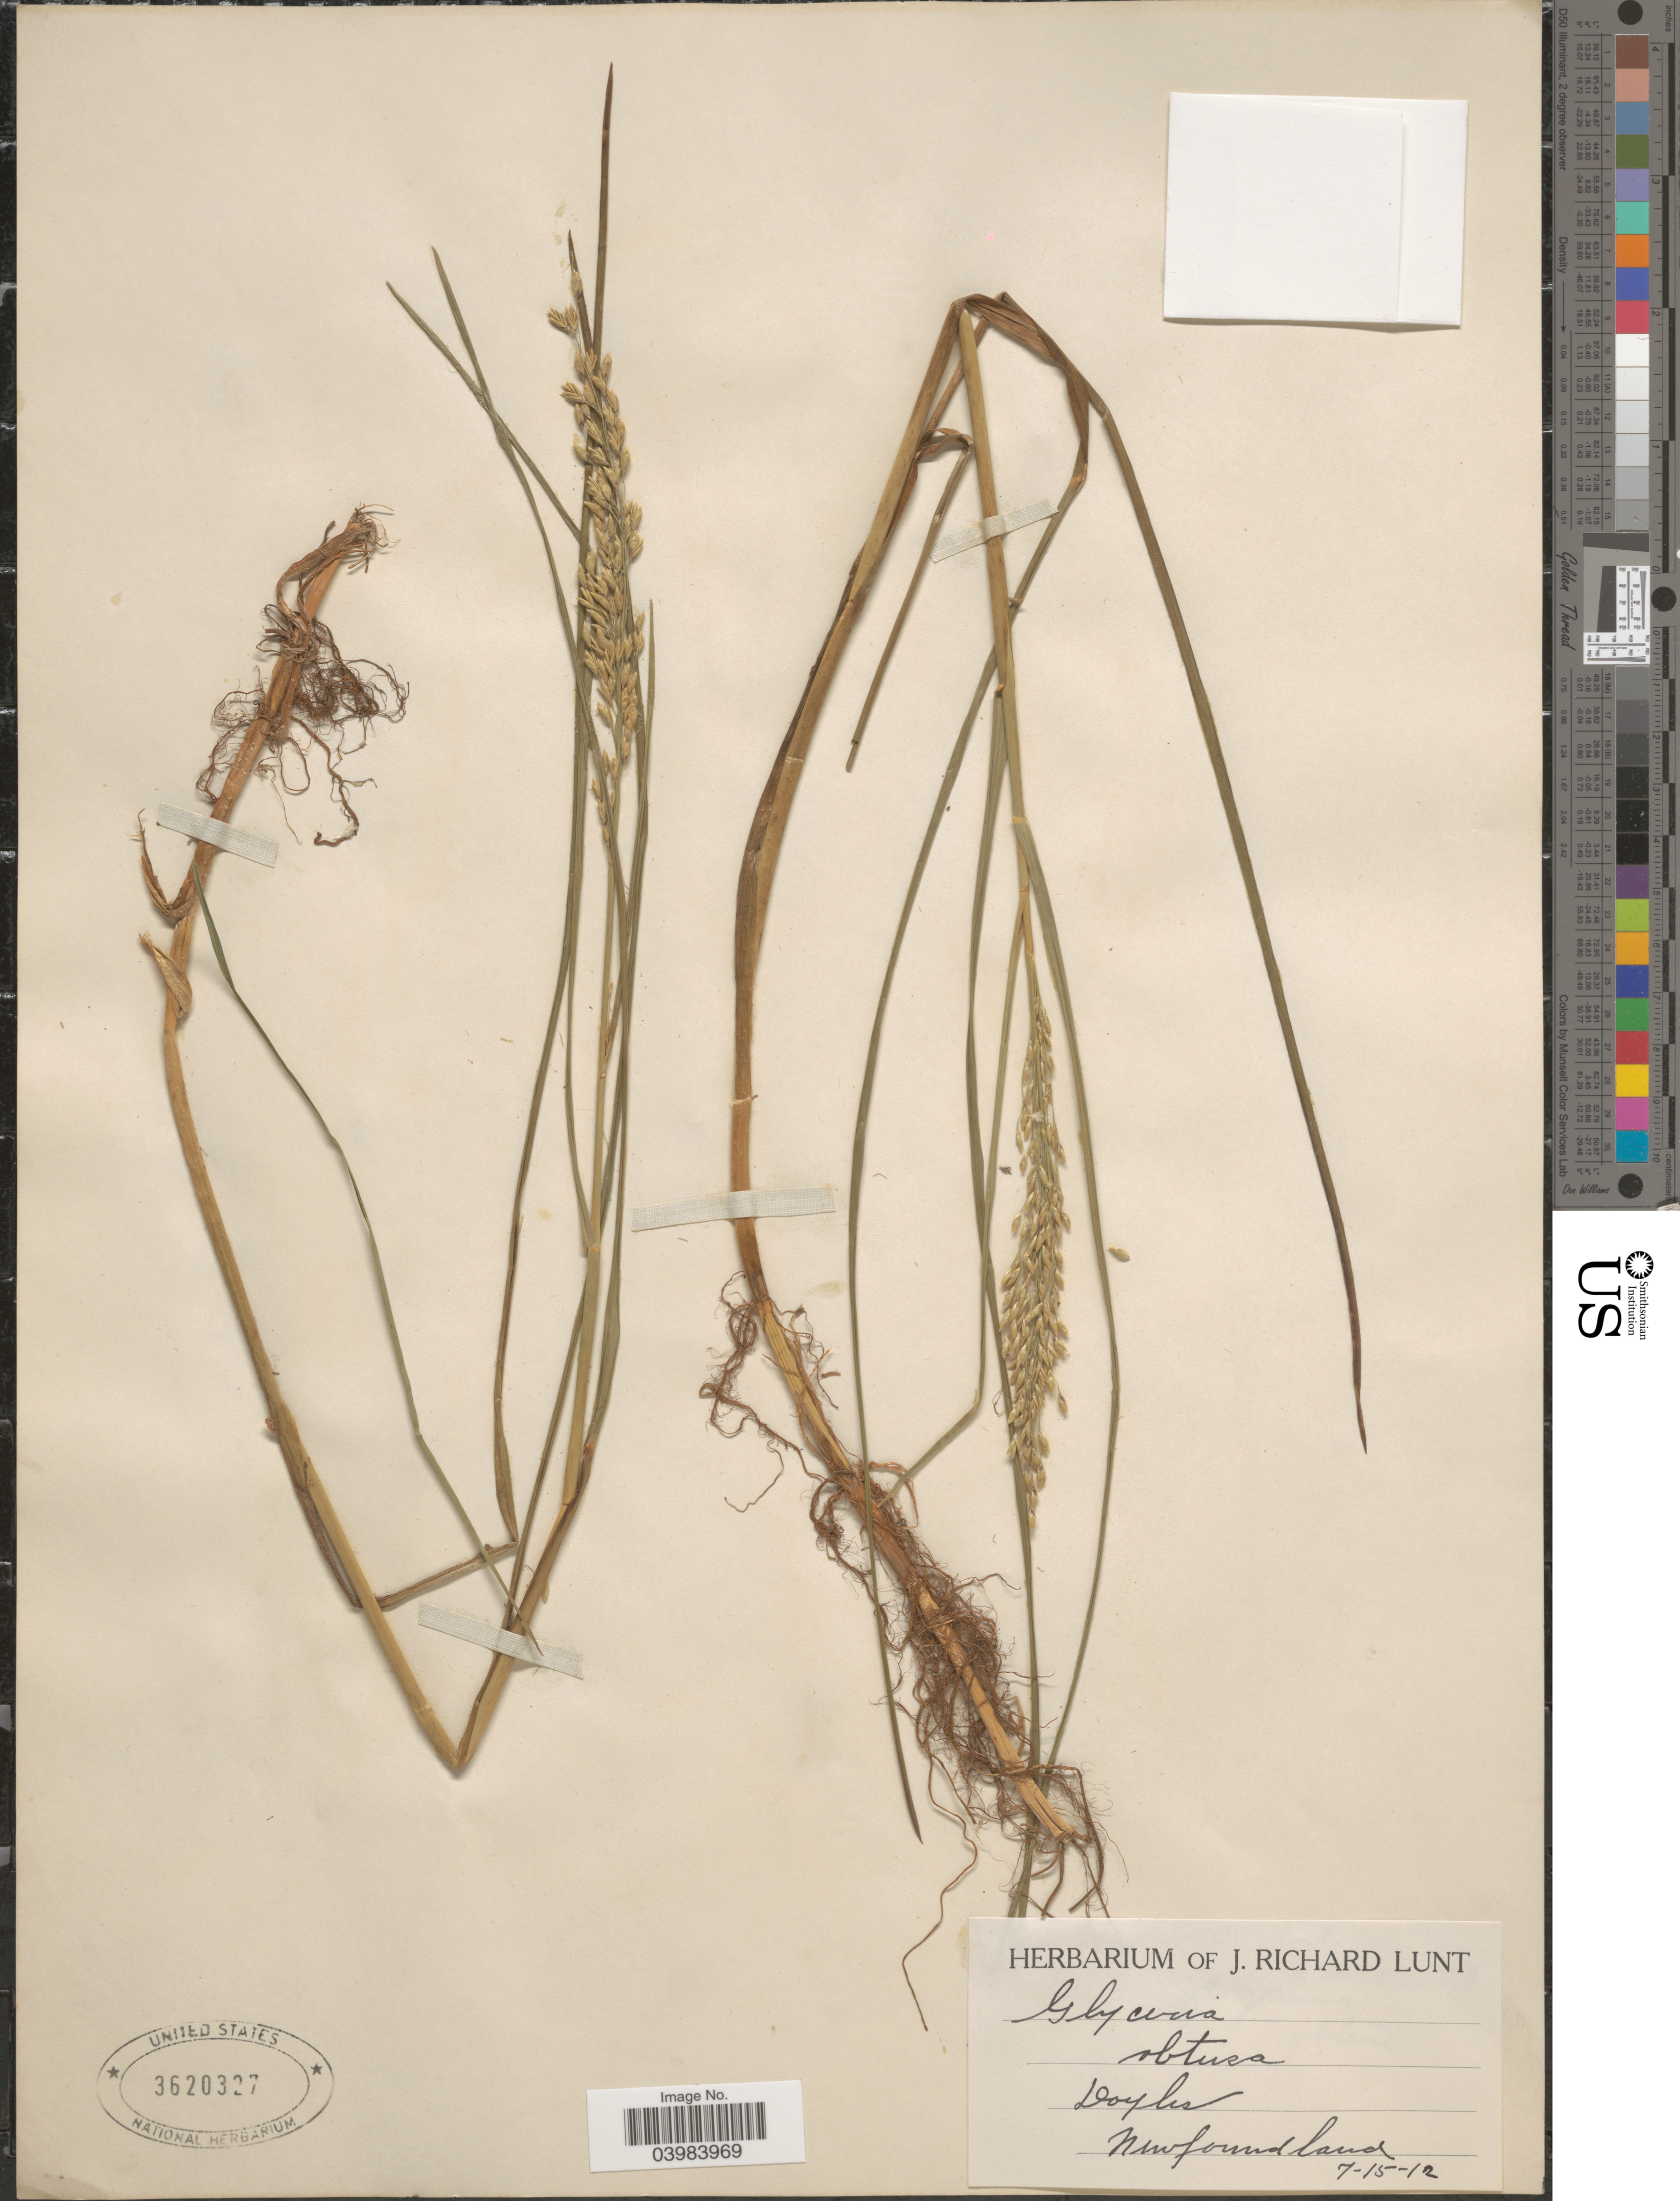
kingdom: Plantae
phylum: Tracheophyta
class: Liliopsida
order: Poales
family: Poaceae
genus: Glyceria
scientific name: Glyceria obtusa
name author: (Muhl.) Trin.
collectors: Ex herb. J. Richard Lunt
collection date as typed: Transcribed d/m/y: 15/7/12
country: Canada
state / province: Newfoundland and Labrador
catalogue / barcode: US 3620327